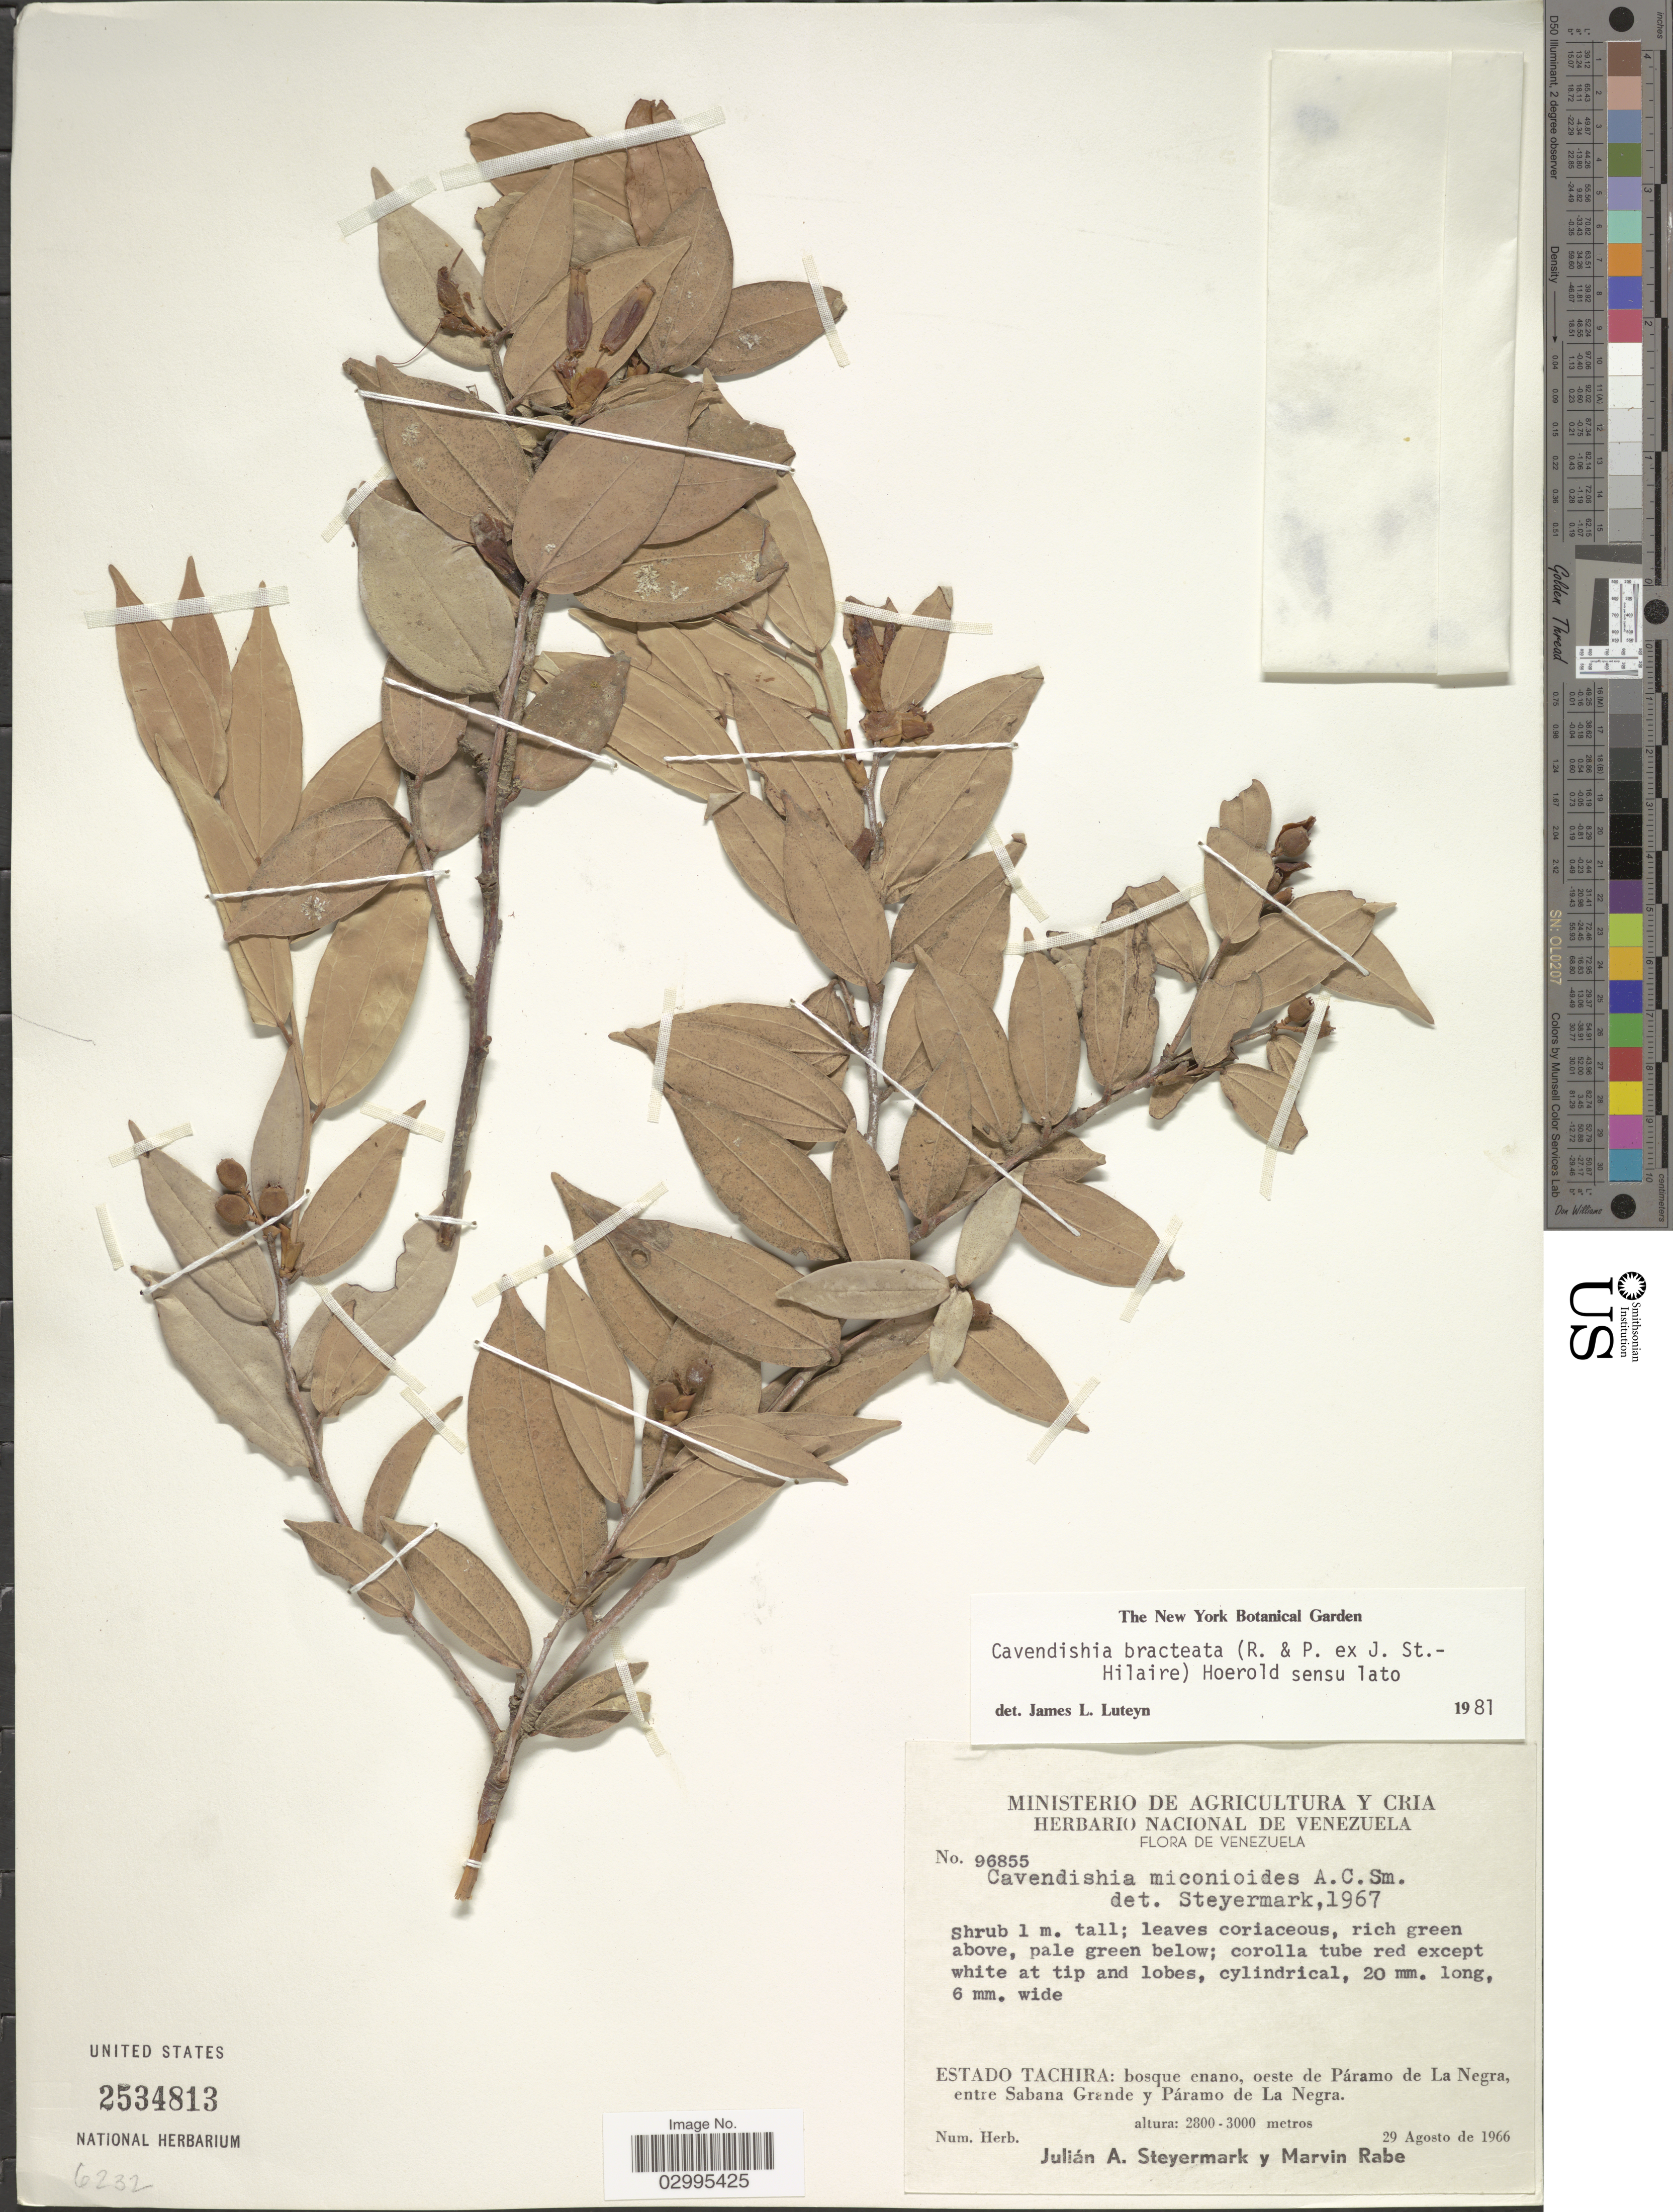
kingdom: Plantae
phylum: Tracheophyta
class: Magnoliopsida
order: Ericales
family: Ericaceae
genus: Cavendishia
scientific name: Cavendishia bracteata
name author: (Ruiz & Pav. ex J. St.-Hil.) Hoerold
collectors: J. Steyermark & M. Rabe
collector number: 96855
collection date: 1966-08-29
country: Venezuela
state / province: Tachira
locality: Bosque enano, oeste de Páramo de La Negra, entre Sabana Grande y Páramo de La Negra.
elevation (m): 2800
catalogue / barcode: US 2534813